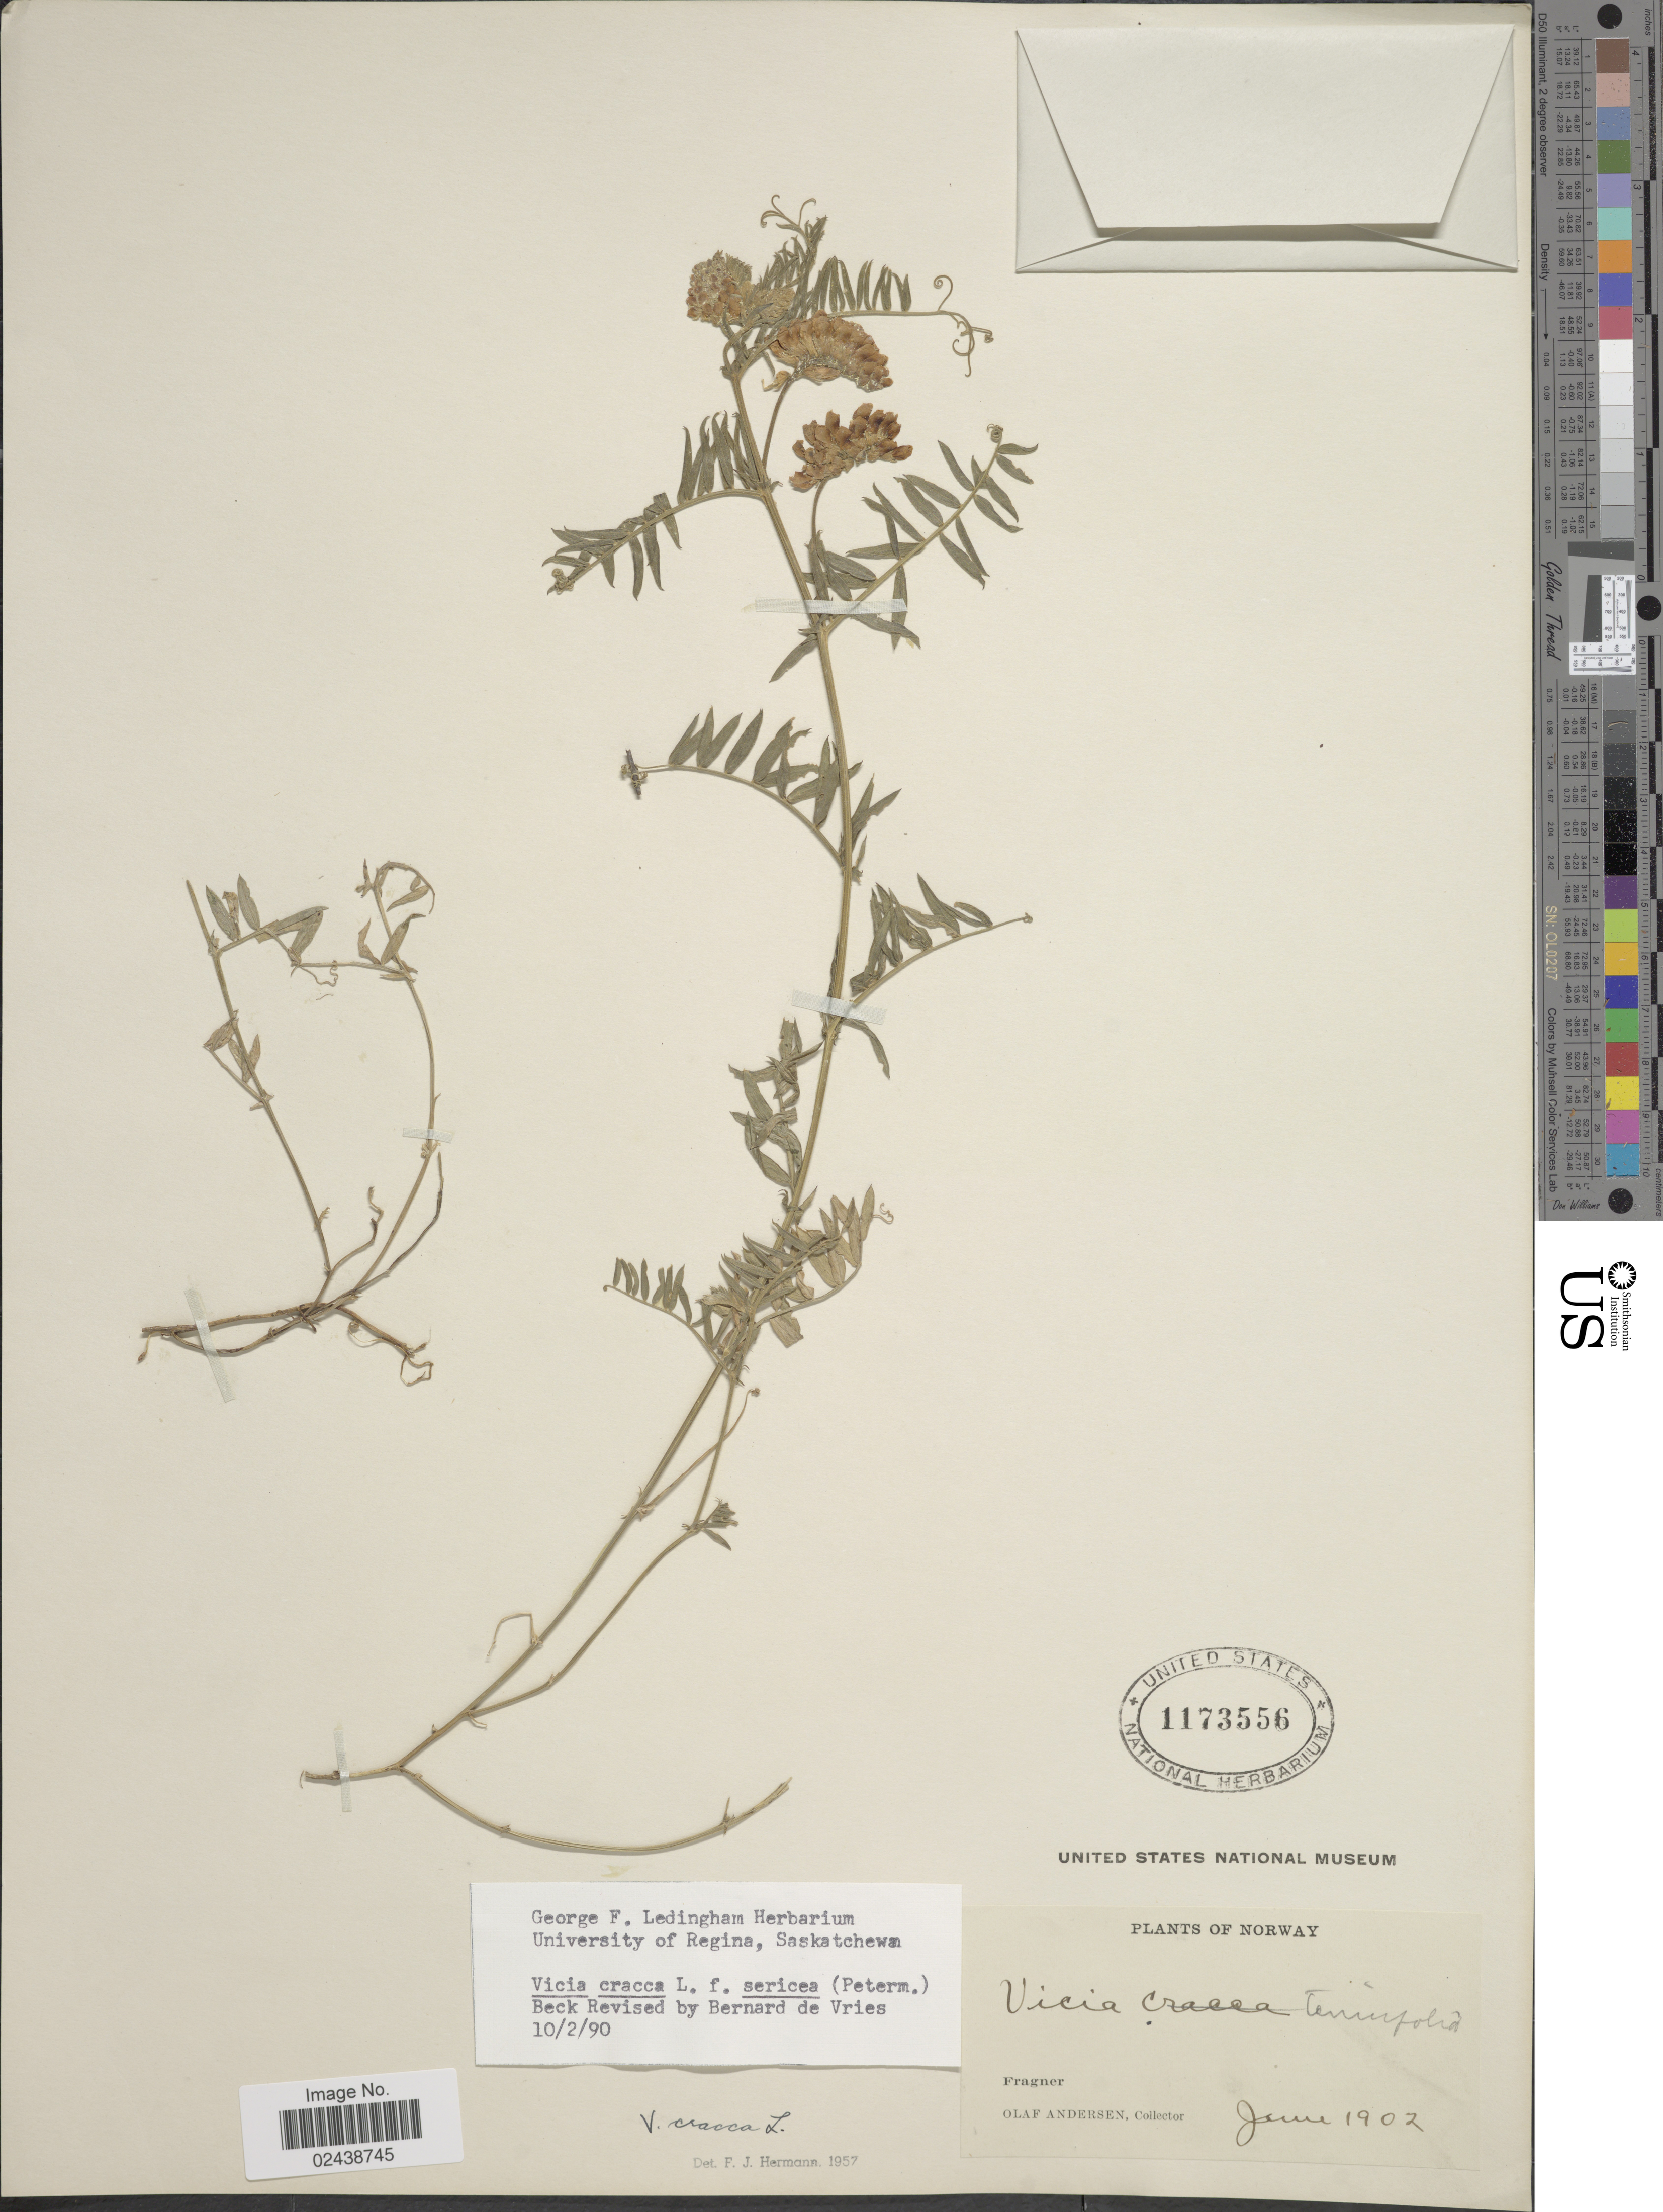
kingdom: Plantae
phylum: Tracheophyta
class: Magnoliopsida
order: Fabales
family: Fabaceae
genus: Vicia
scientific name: Vicia cracca f. sericea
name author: Beck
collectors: O. Andersen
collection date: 1902-06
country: Norway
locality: Fragner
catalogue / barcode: US 1173556